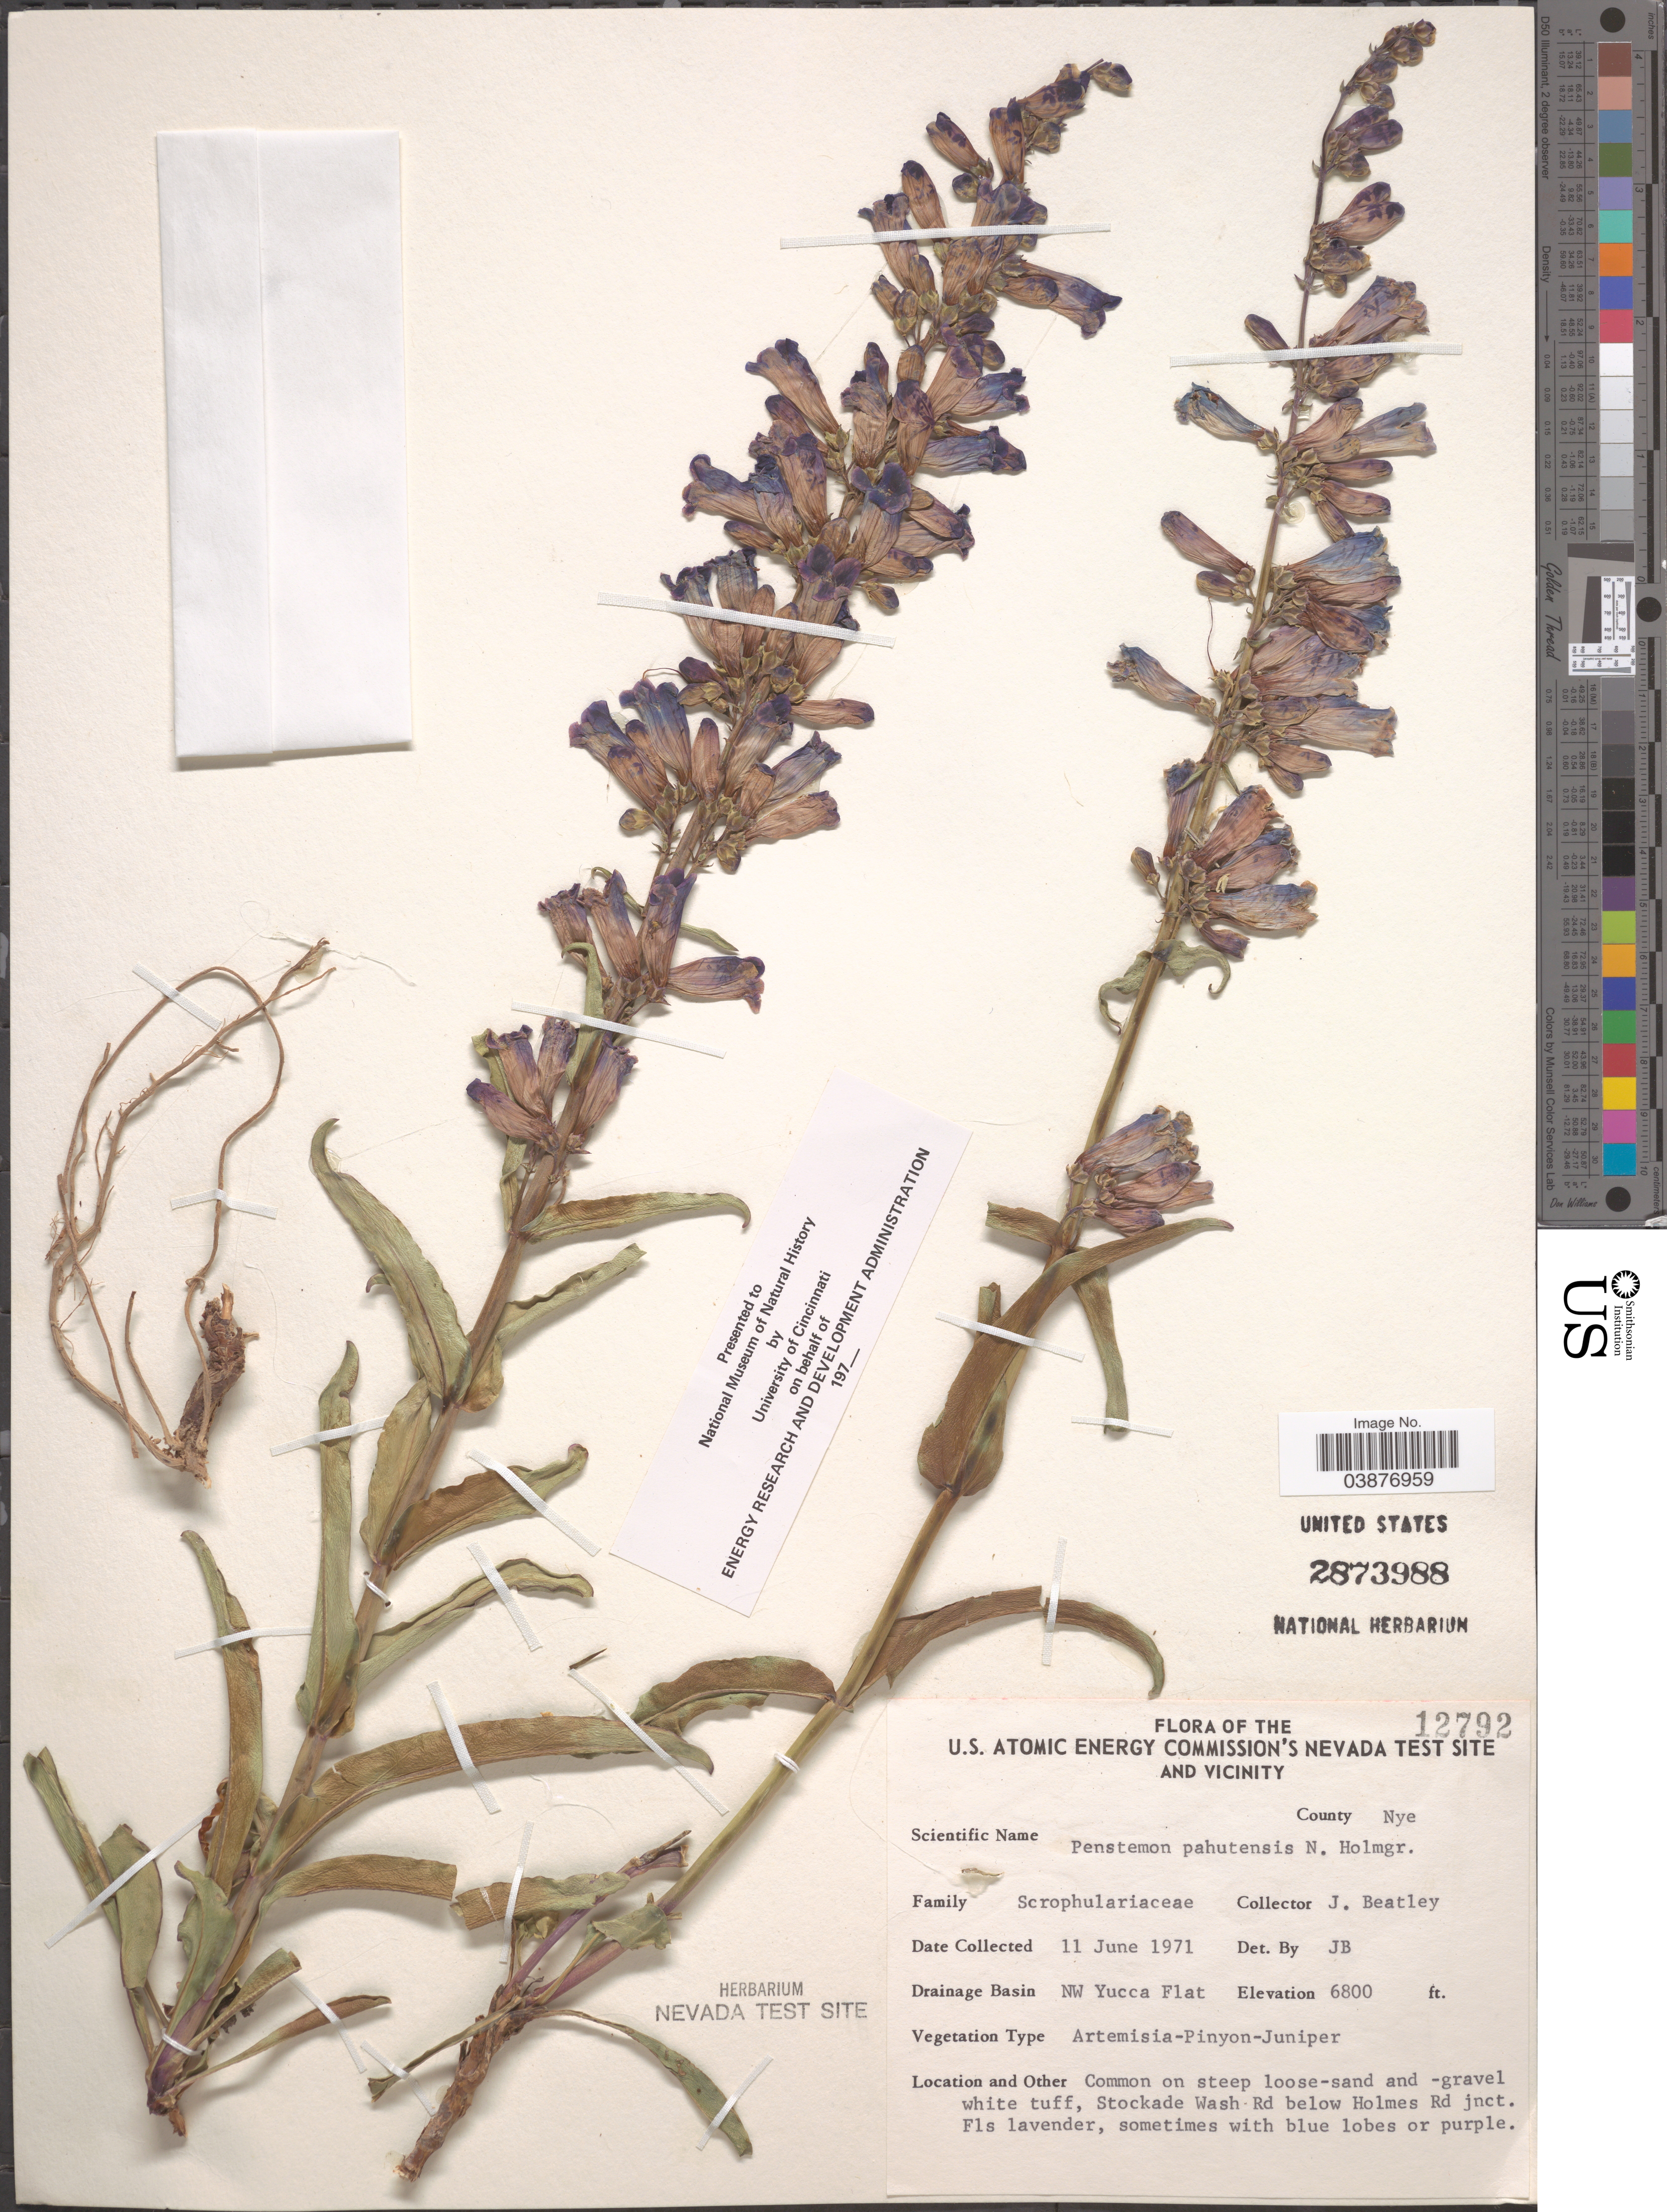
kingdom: Plantae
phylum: Tracheophyta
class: Magnoliopsida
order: Lamiales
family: Plantaginaceae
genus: Penstemon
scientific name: Penstemon pahutensis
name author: N.H. Holmgren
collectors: J. C. Beatley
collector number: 12792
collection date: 1971-06-11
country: United States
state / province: Nevada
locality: U.S. Atomic Energy Commission's Nevada Test Site and Vicinity. County Nye. Drainage Basin NW Yucca Flat. Stockade Wash Rd below Holmes Rd jnct.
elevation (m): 2073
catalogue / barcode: US 2873988